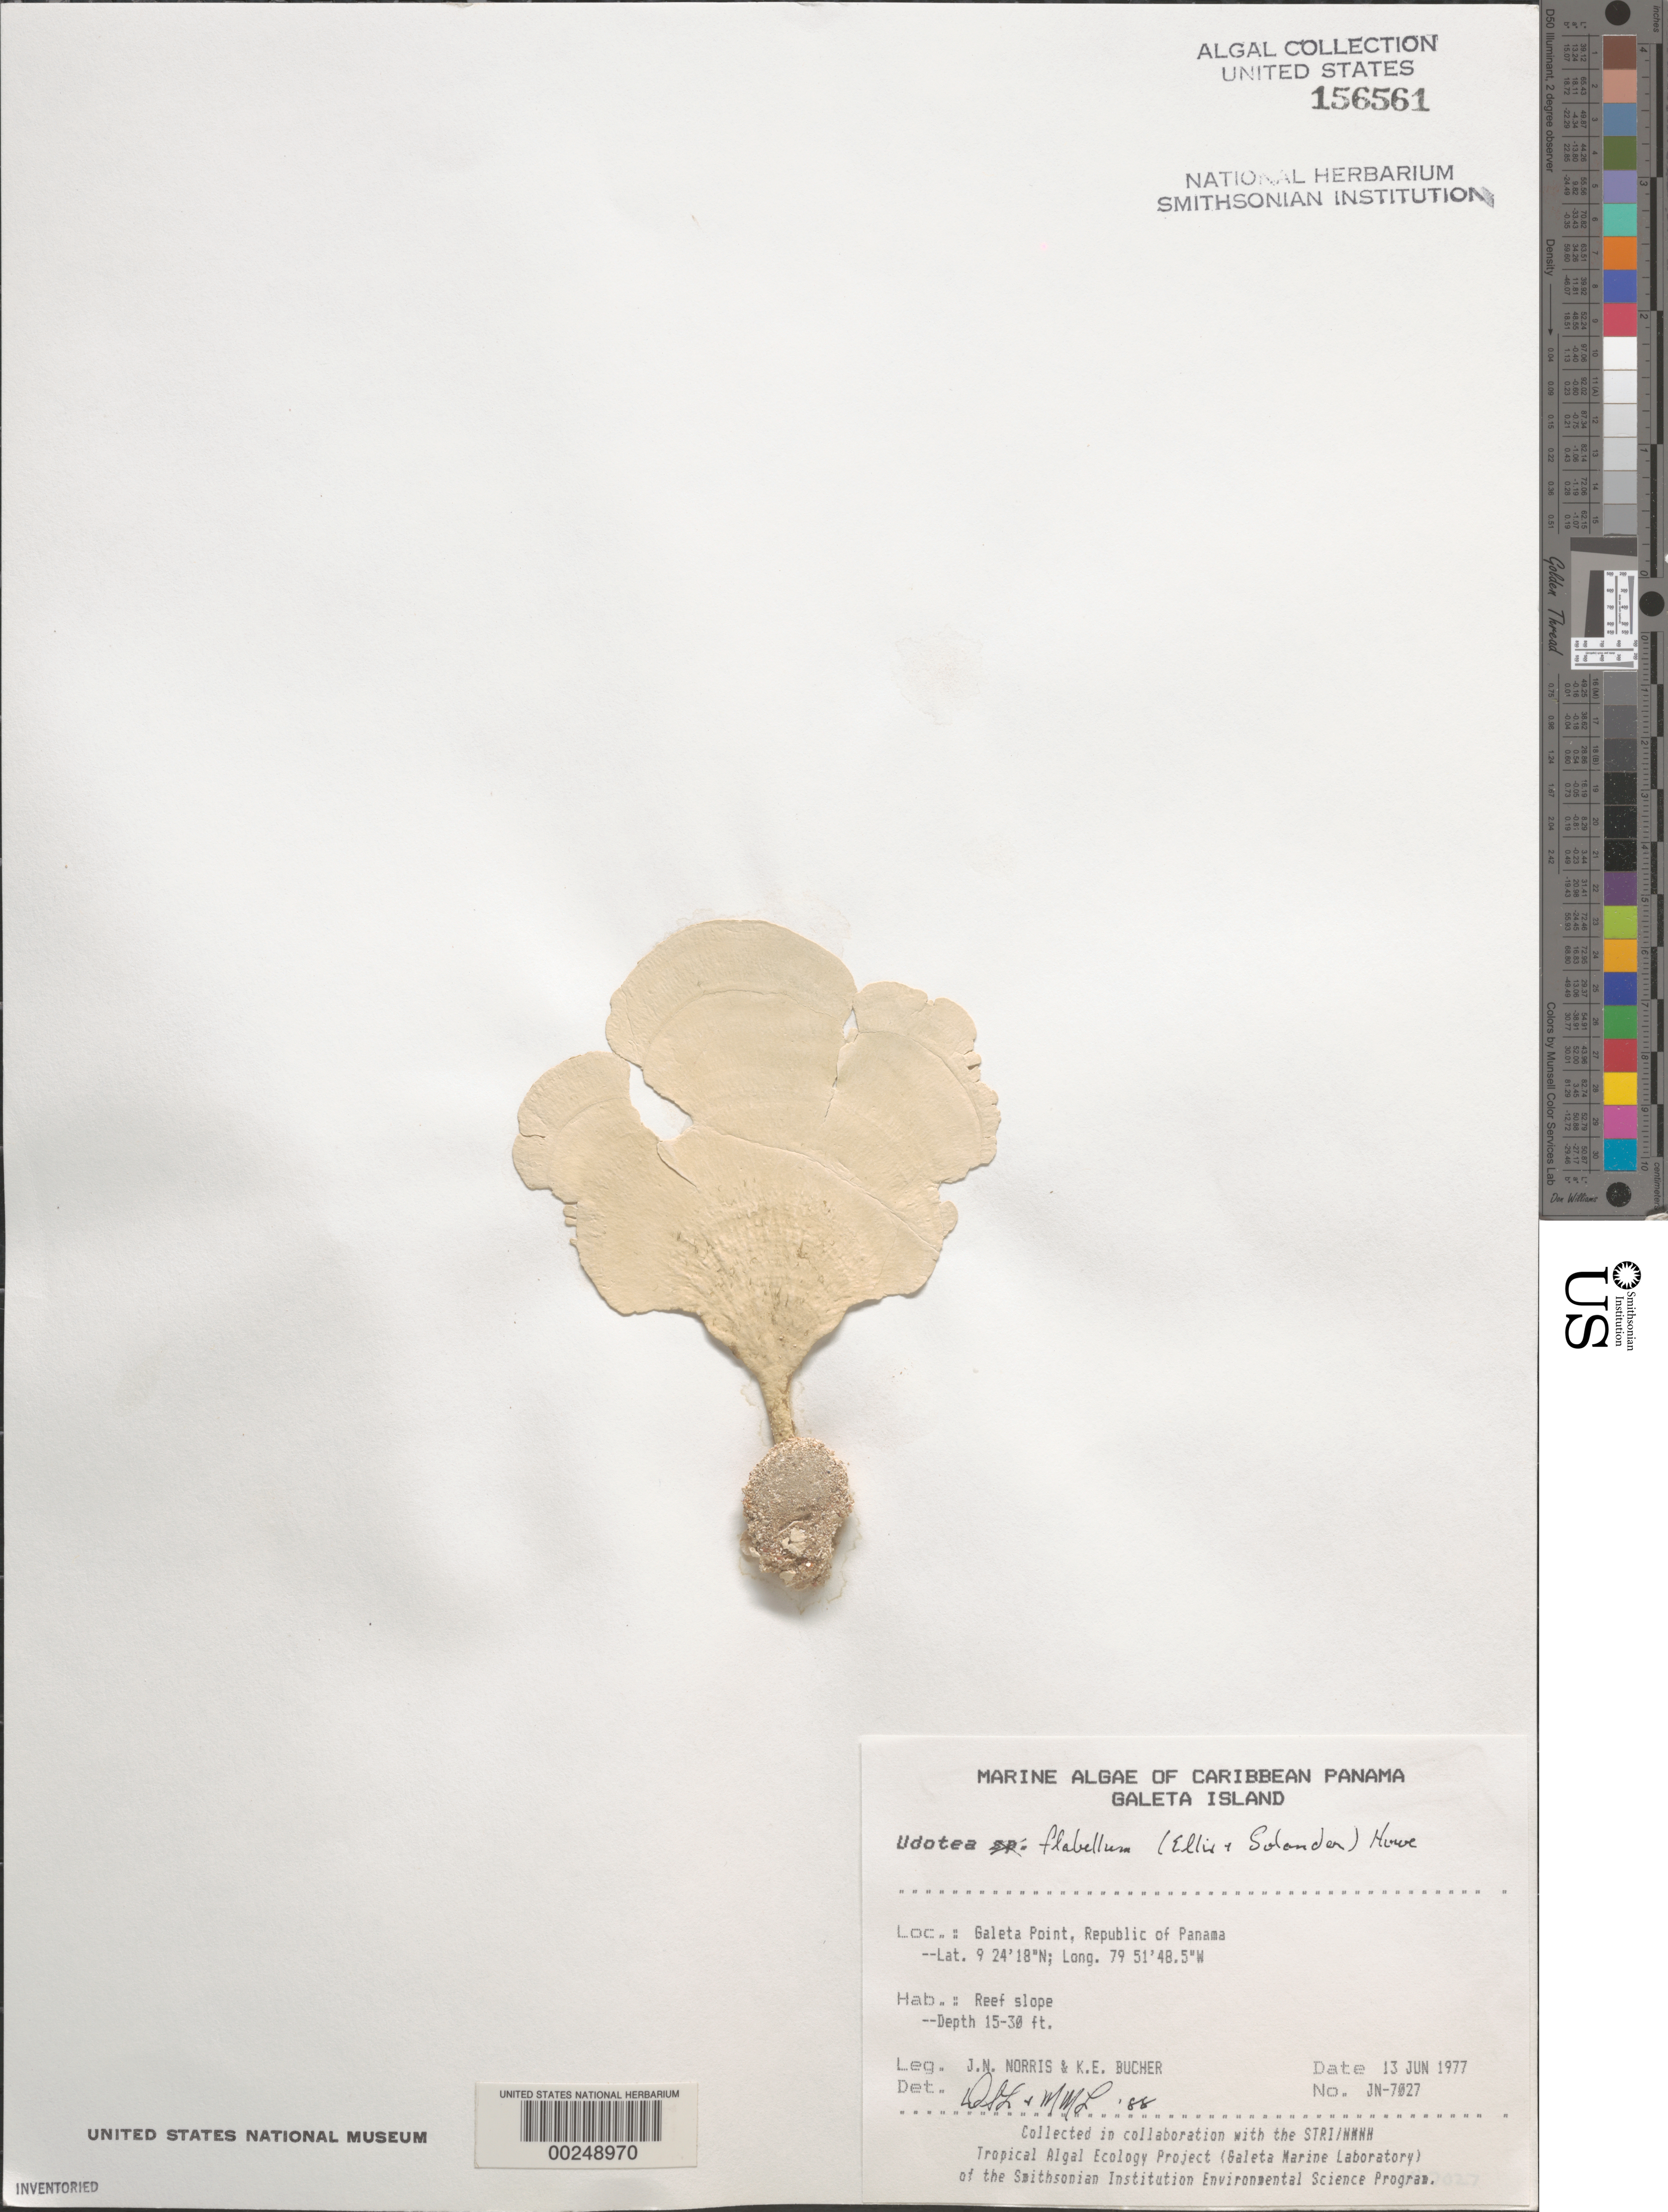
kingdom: Plantae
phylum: Chlorophyta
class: Ulvophyceae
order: Bryopsidales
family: Udoteaceae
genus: Udotea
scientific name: Udotea flabellum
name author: (J. Ellis & Sol.) M. Howe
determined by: Littler, D. S.; Littler, M. M.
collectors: J. N. Norris & K. E. Bucher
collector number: JN-7027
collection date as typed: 13 Jun 1977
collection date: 1977-06-13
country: Panama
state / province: Colón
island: Galeta Island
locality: Galeta Point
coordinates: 9 24' 18" N, 79 51' 48.5" W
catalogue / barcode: US 156561